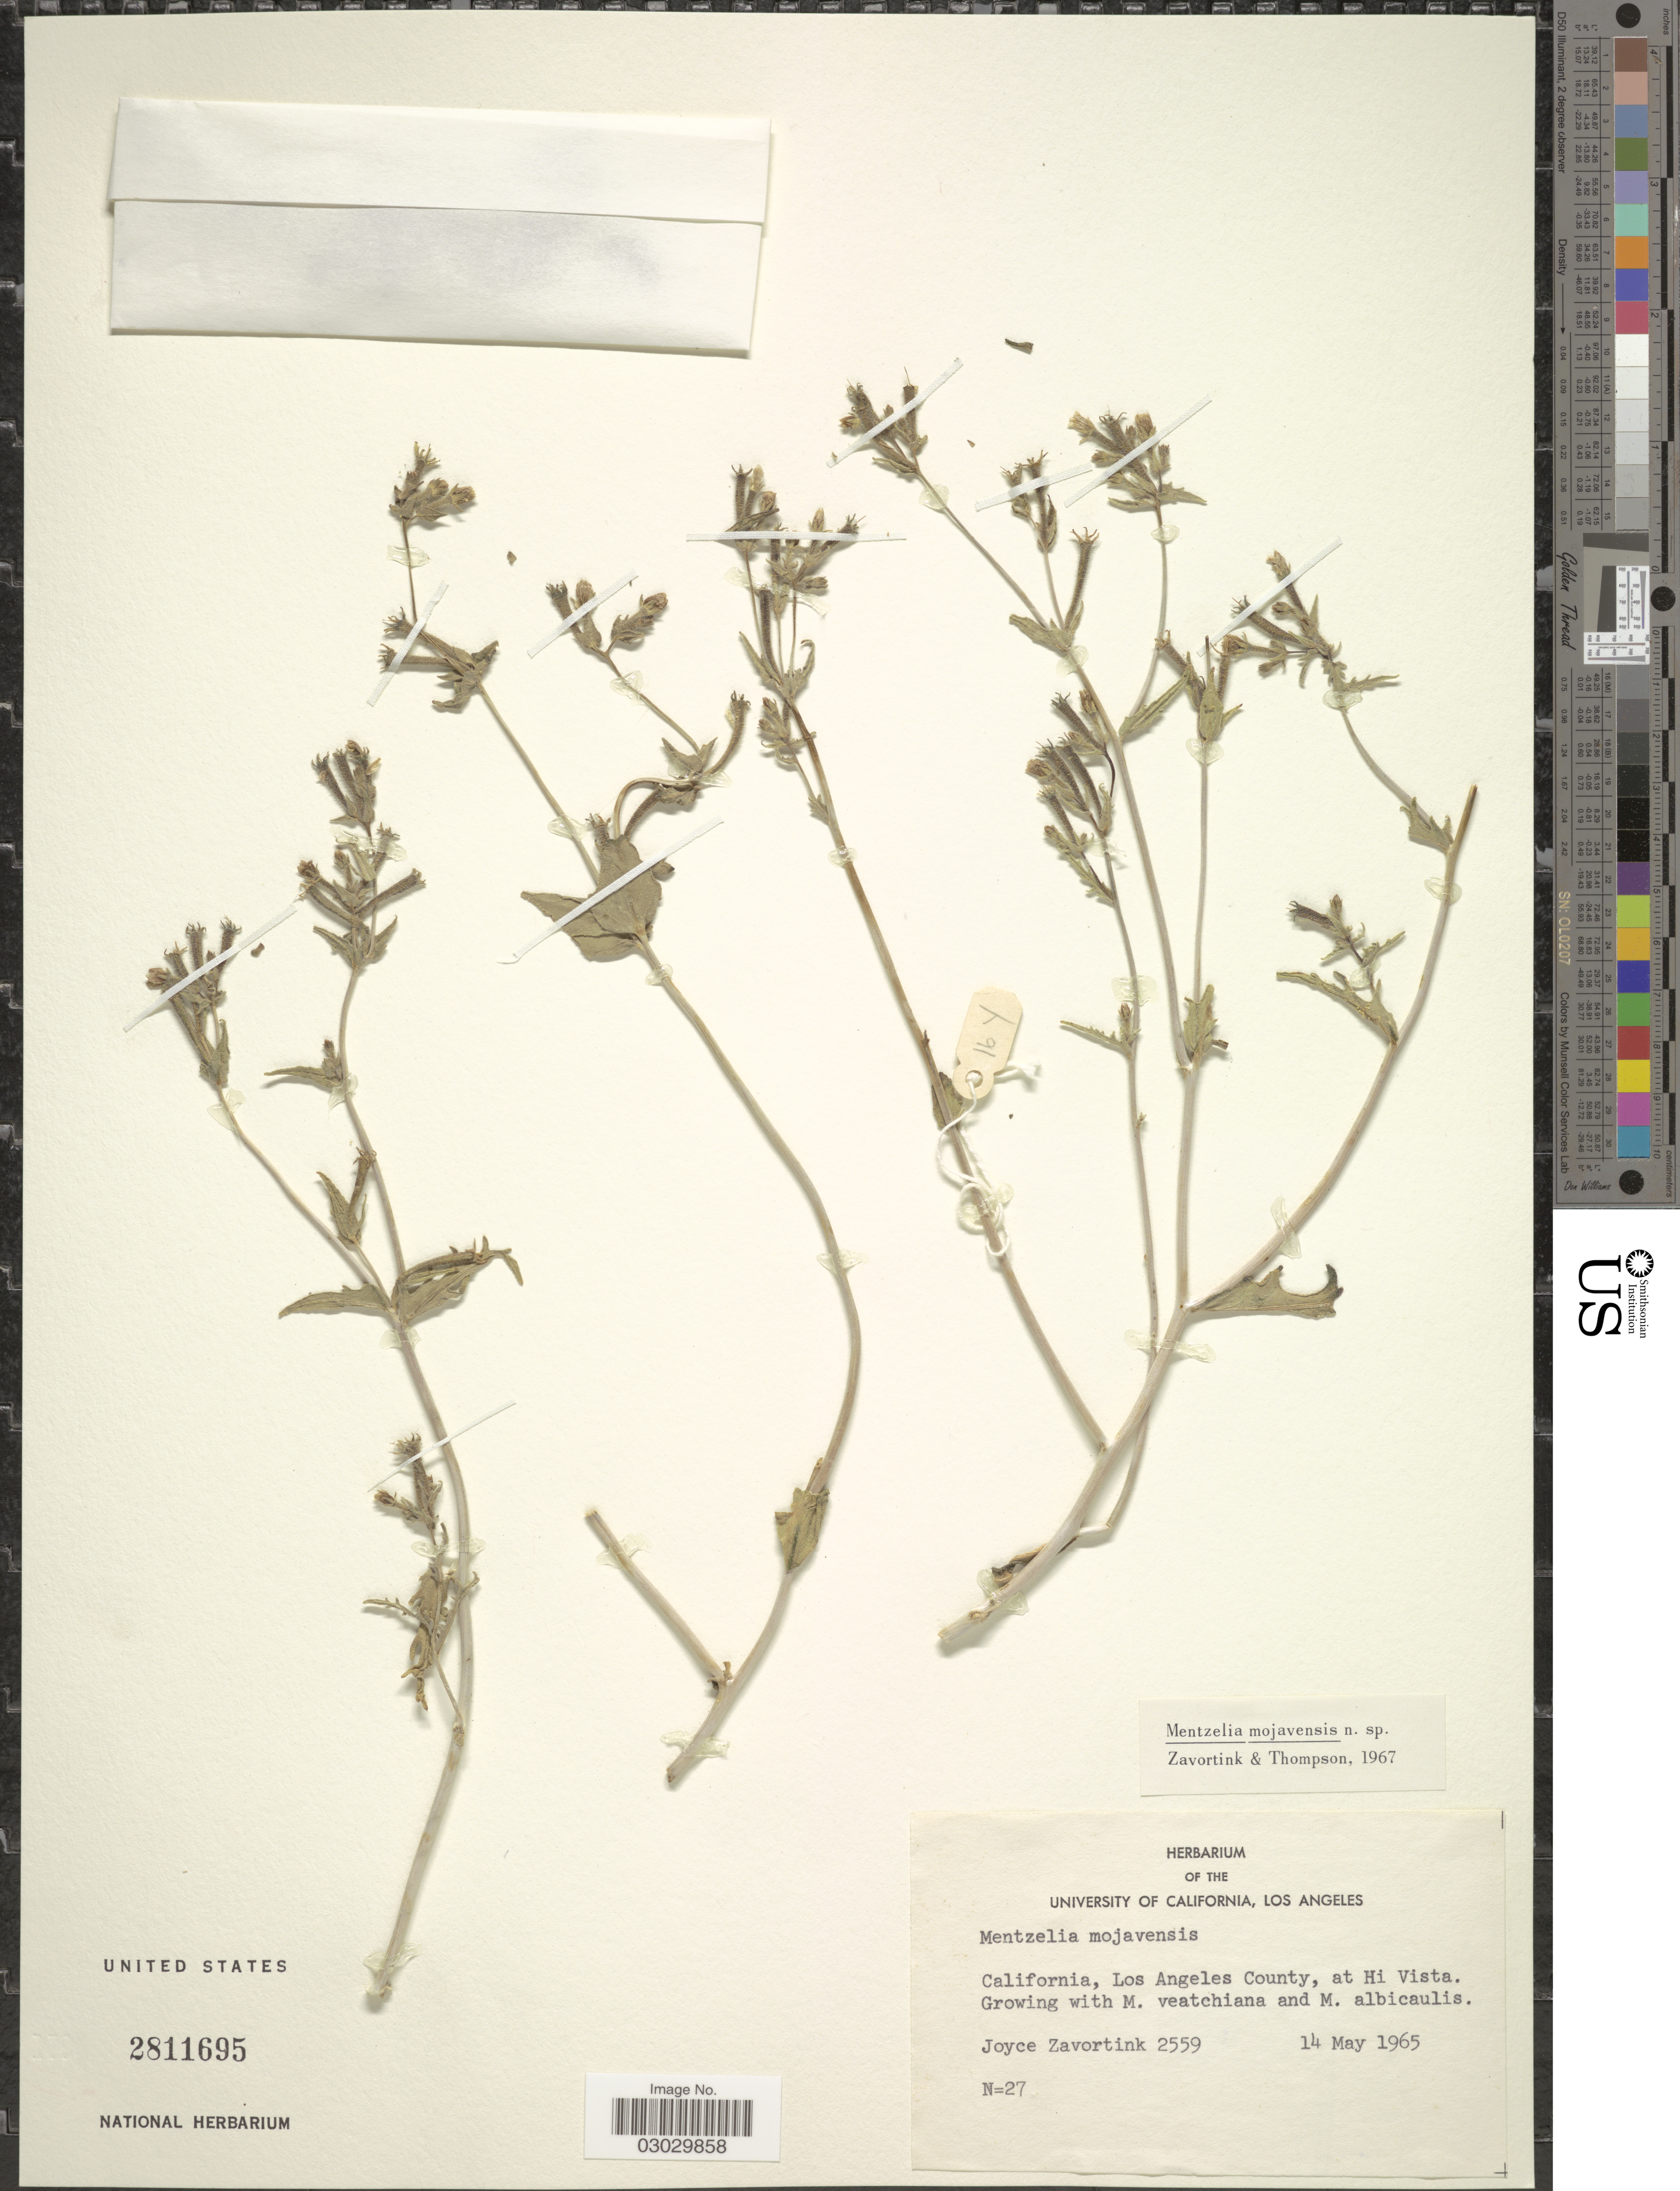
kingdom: Plantae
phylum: Tracheophyta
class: Magnoliopsida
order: Cornales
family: Loasaceae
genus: Mentzelia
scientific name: Mentzelia mojavensis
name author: H.J. Thomps. & J.E. Roberts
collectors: J. Zavortink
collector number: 2559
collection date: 1965-05-14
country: United States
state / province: California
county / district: Los Angeles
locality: Los Angeles County, at Hi Vista.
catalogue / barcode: US 2811695